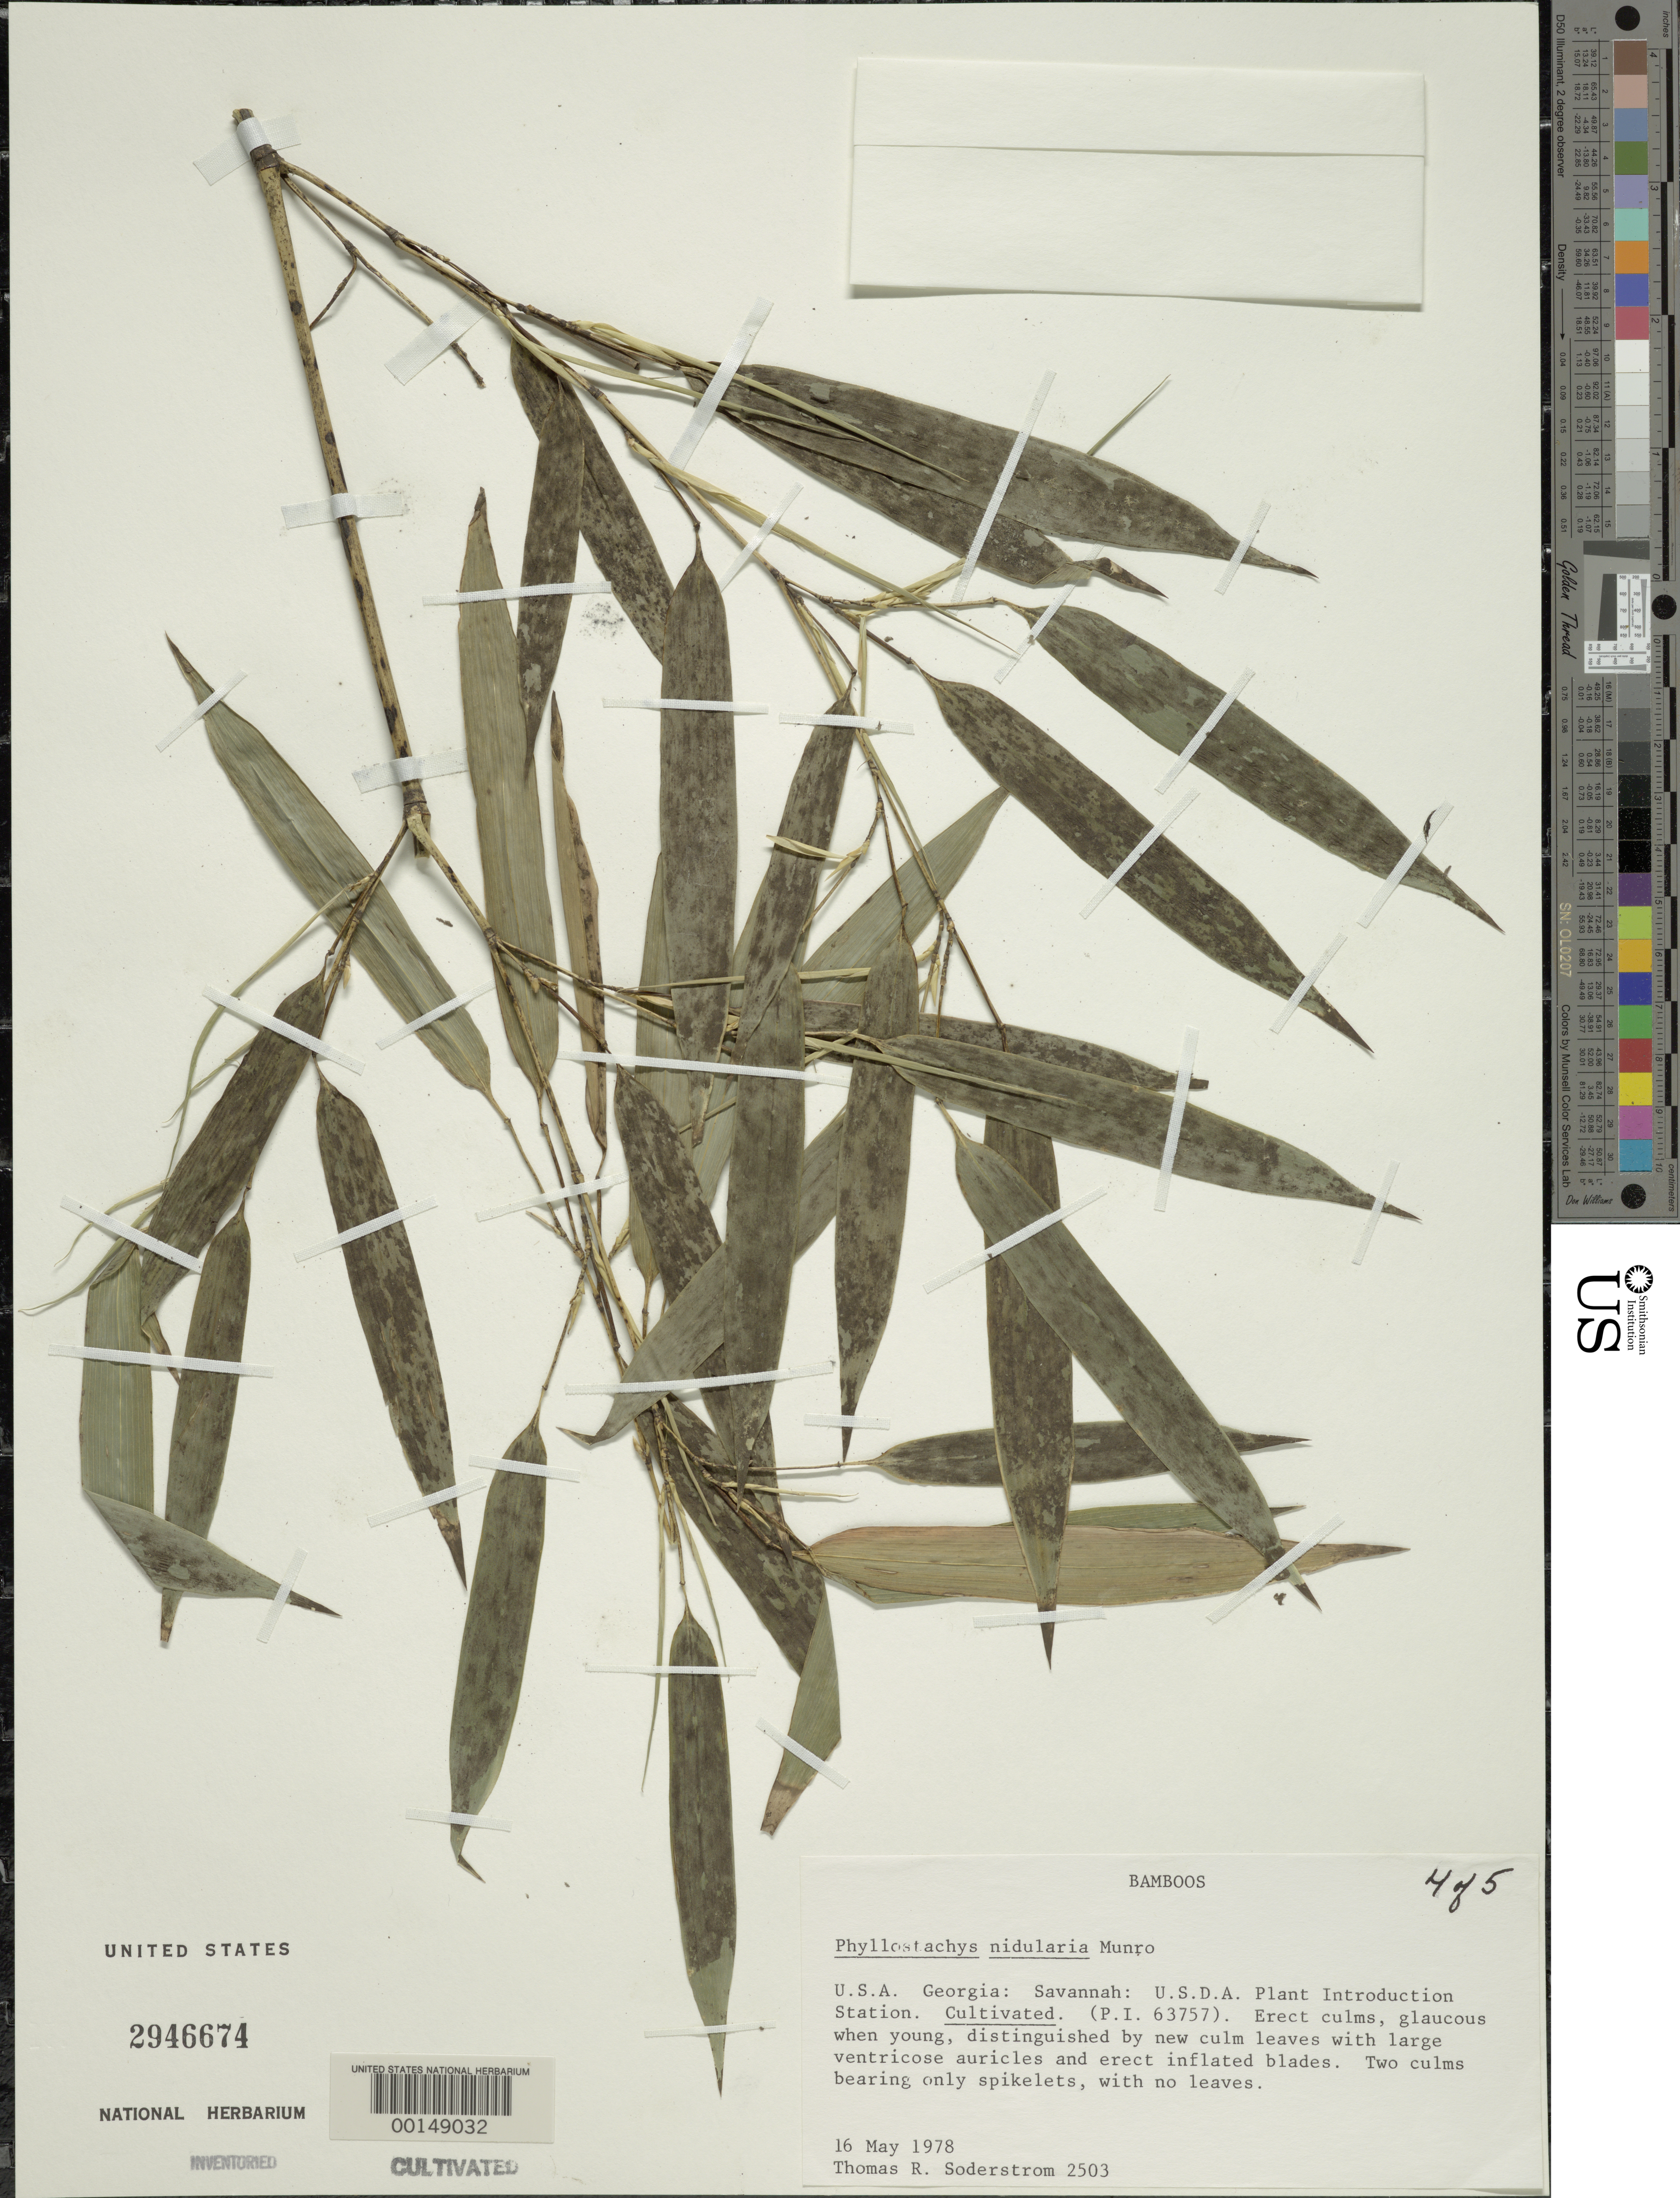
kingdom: Plantae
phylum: Tracheophyta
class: Liliopsida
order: Poales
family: Poaceae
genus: Phyllostachys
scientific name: Phyllostachys nidularia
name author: Munro ex Fenzi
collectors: T. R. Soderstrom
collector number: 2503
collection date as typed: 16 May 1978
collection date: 1978-05-16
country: United States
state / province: Georgia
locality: Savannah, Barbour Lathrop P.I. Garden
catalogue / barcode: US 2946674